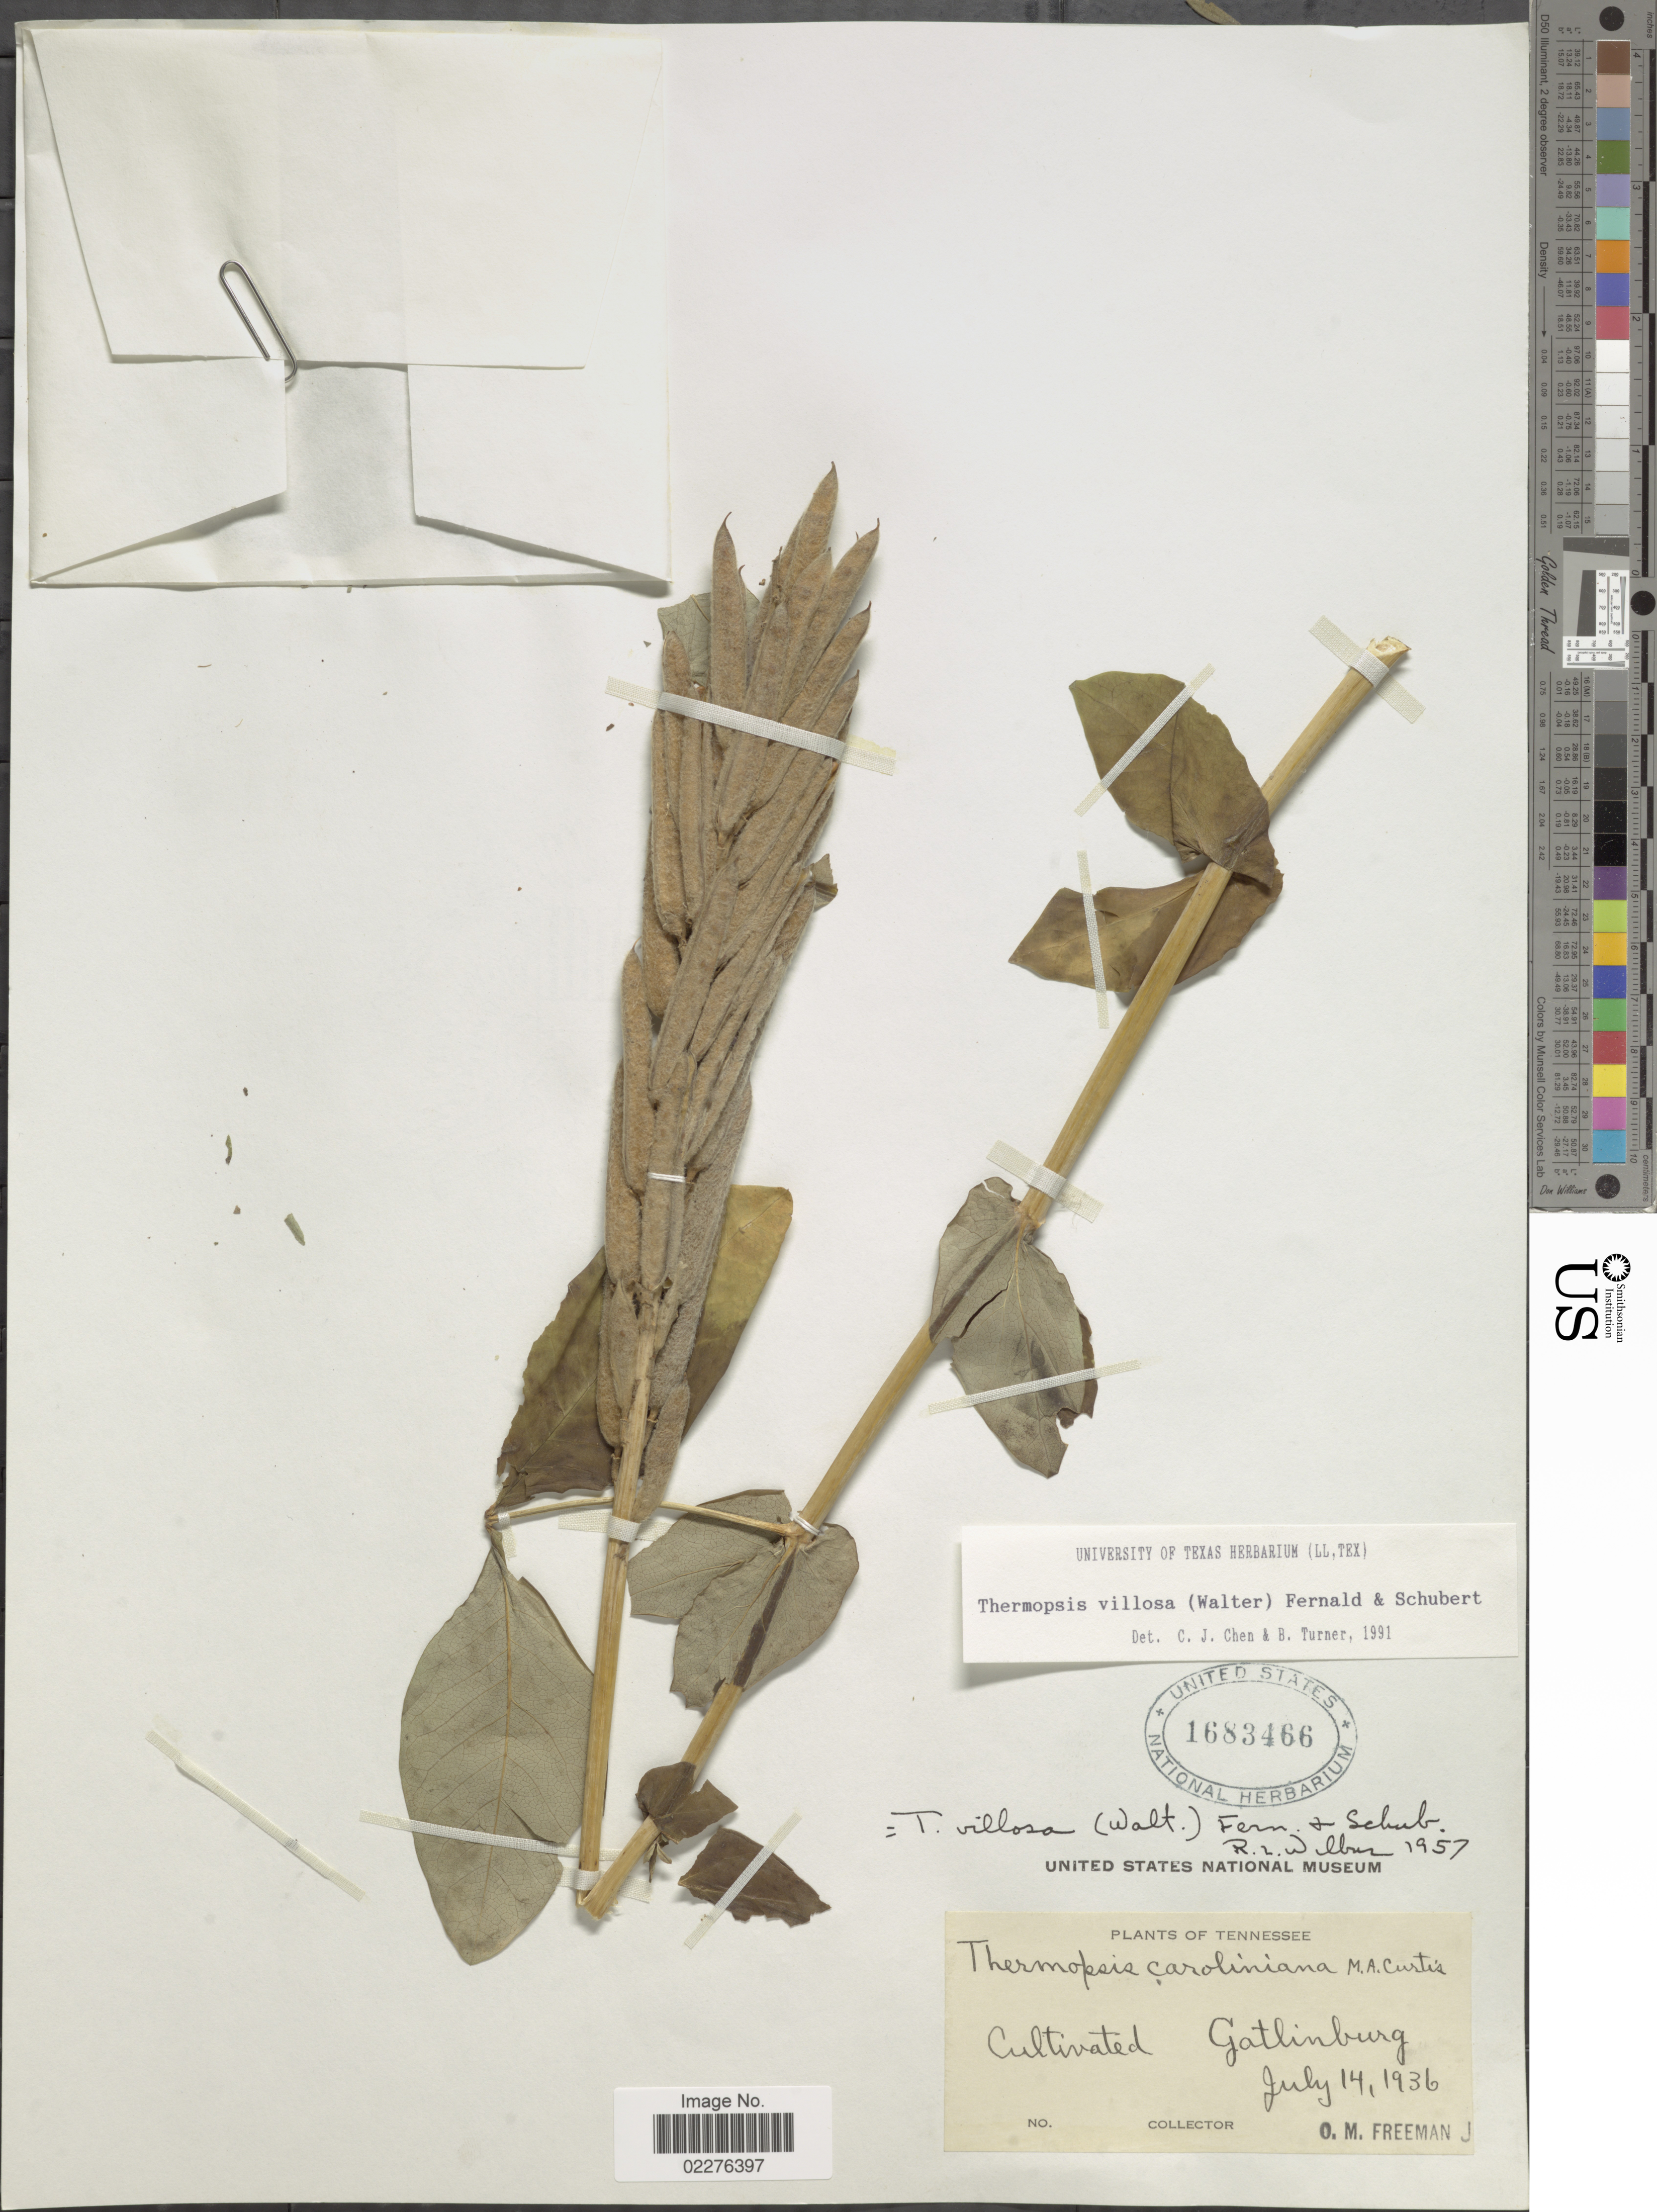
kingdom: Plantae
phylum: Tracheophyta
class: Magnoliopsida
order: Fabales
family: Fabaceae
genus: Thermopsis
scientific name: Thermopsis villosa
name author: (Walter) Fernald & B.G. Schub.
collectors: O. Freeman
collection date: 1936-07-14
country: United States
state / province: Tennessee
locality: Cultivated Gatlinburg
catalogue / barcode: US 1683466